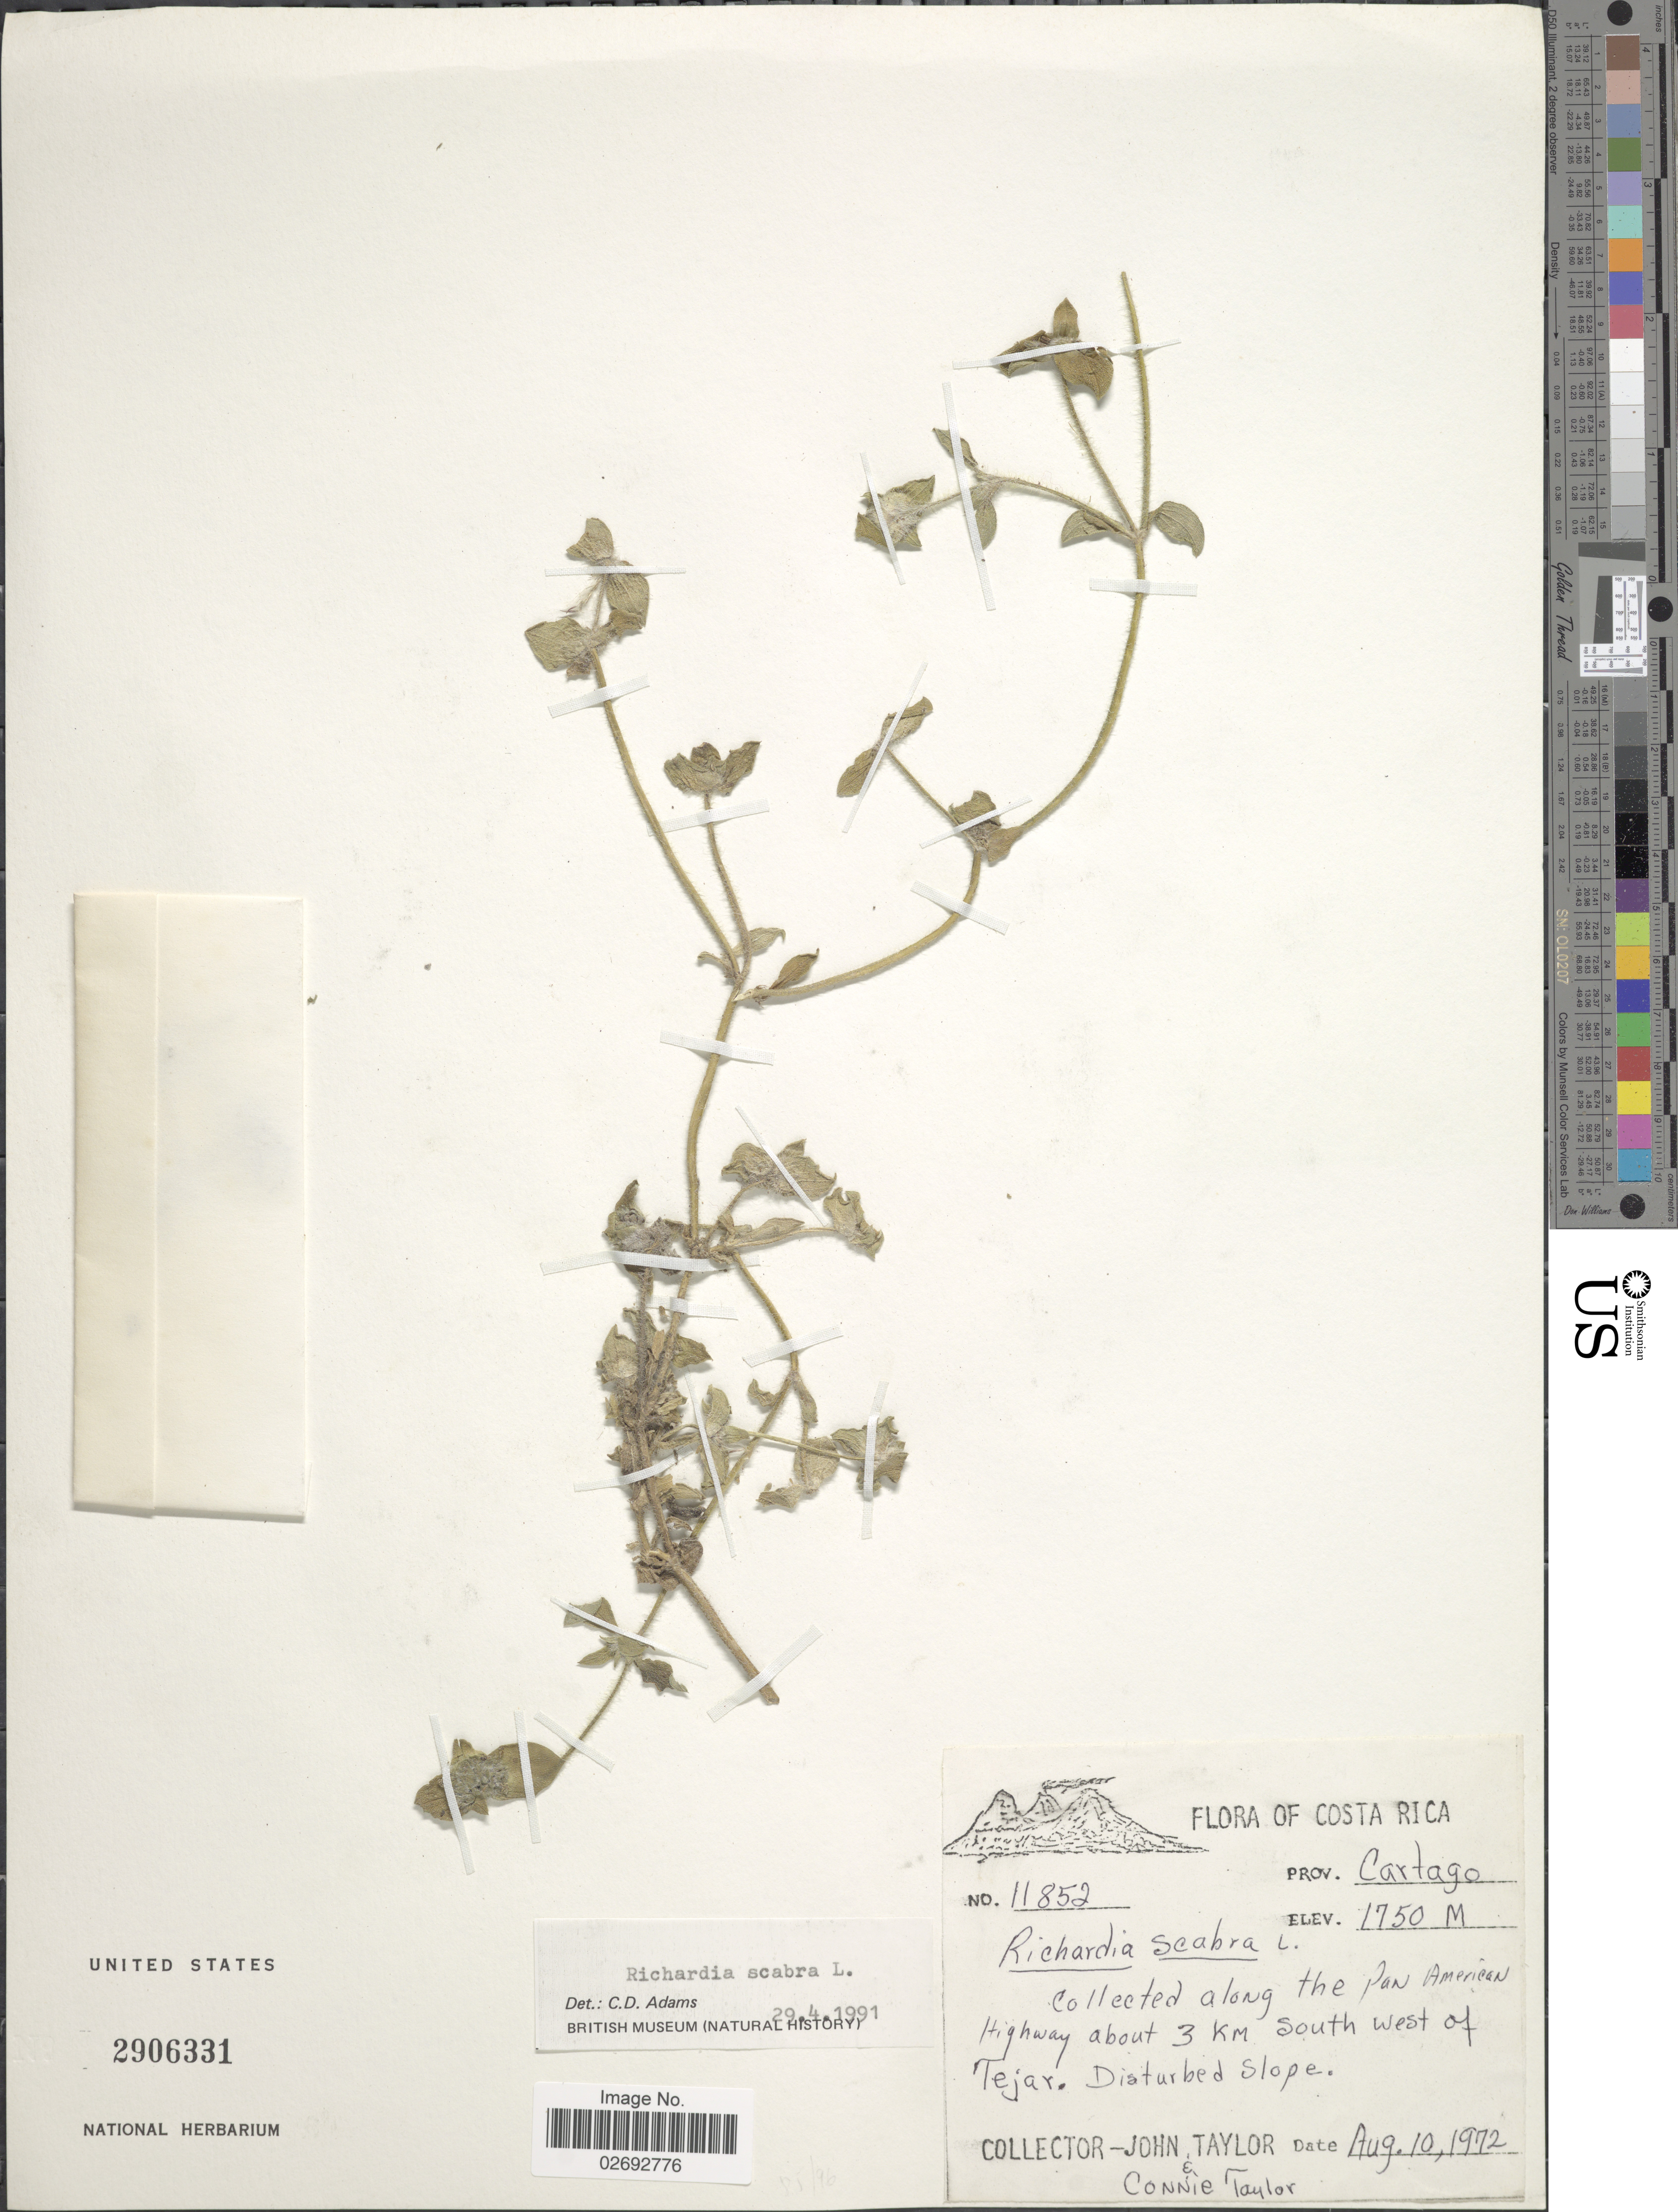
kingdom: Plantae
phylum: Tracheophyta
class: Magnoliopsida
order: Gentianales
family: Rubiaceae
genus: Richardia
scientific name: Richardia scabra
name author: L.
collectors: J. Taylor & C. Taylor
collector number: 11852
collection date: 1972-08-10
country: Costa Rica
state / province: Cartago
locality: Along the Pan American Highway about 3 km southwest of Tejar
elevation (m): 1750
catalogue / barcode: US 2906331